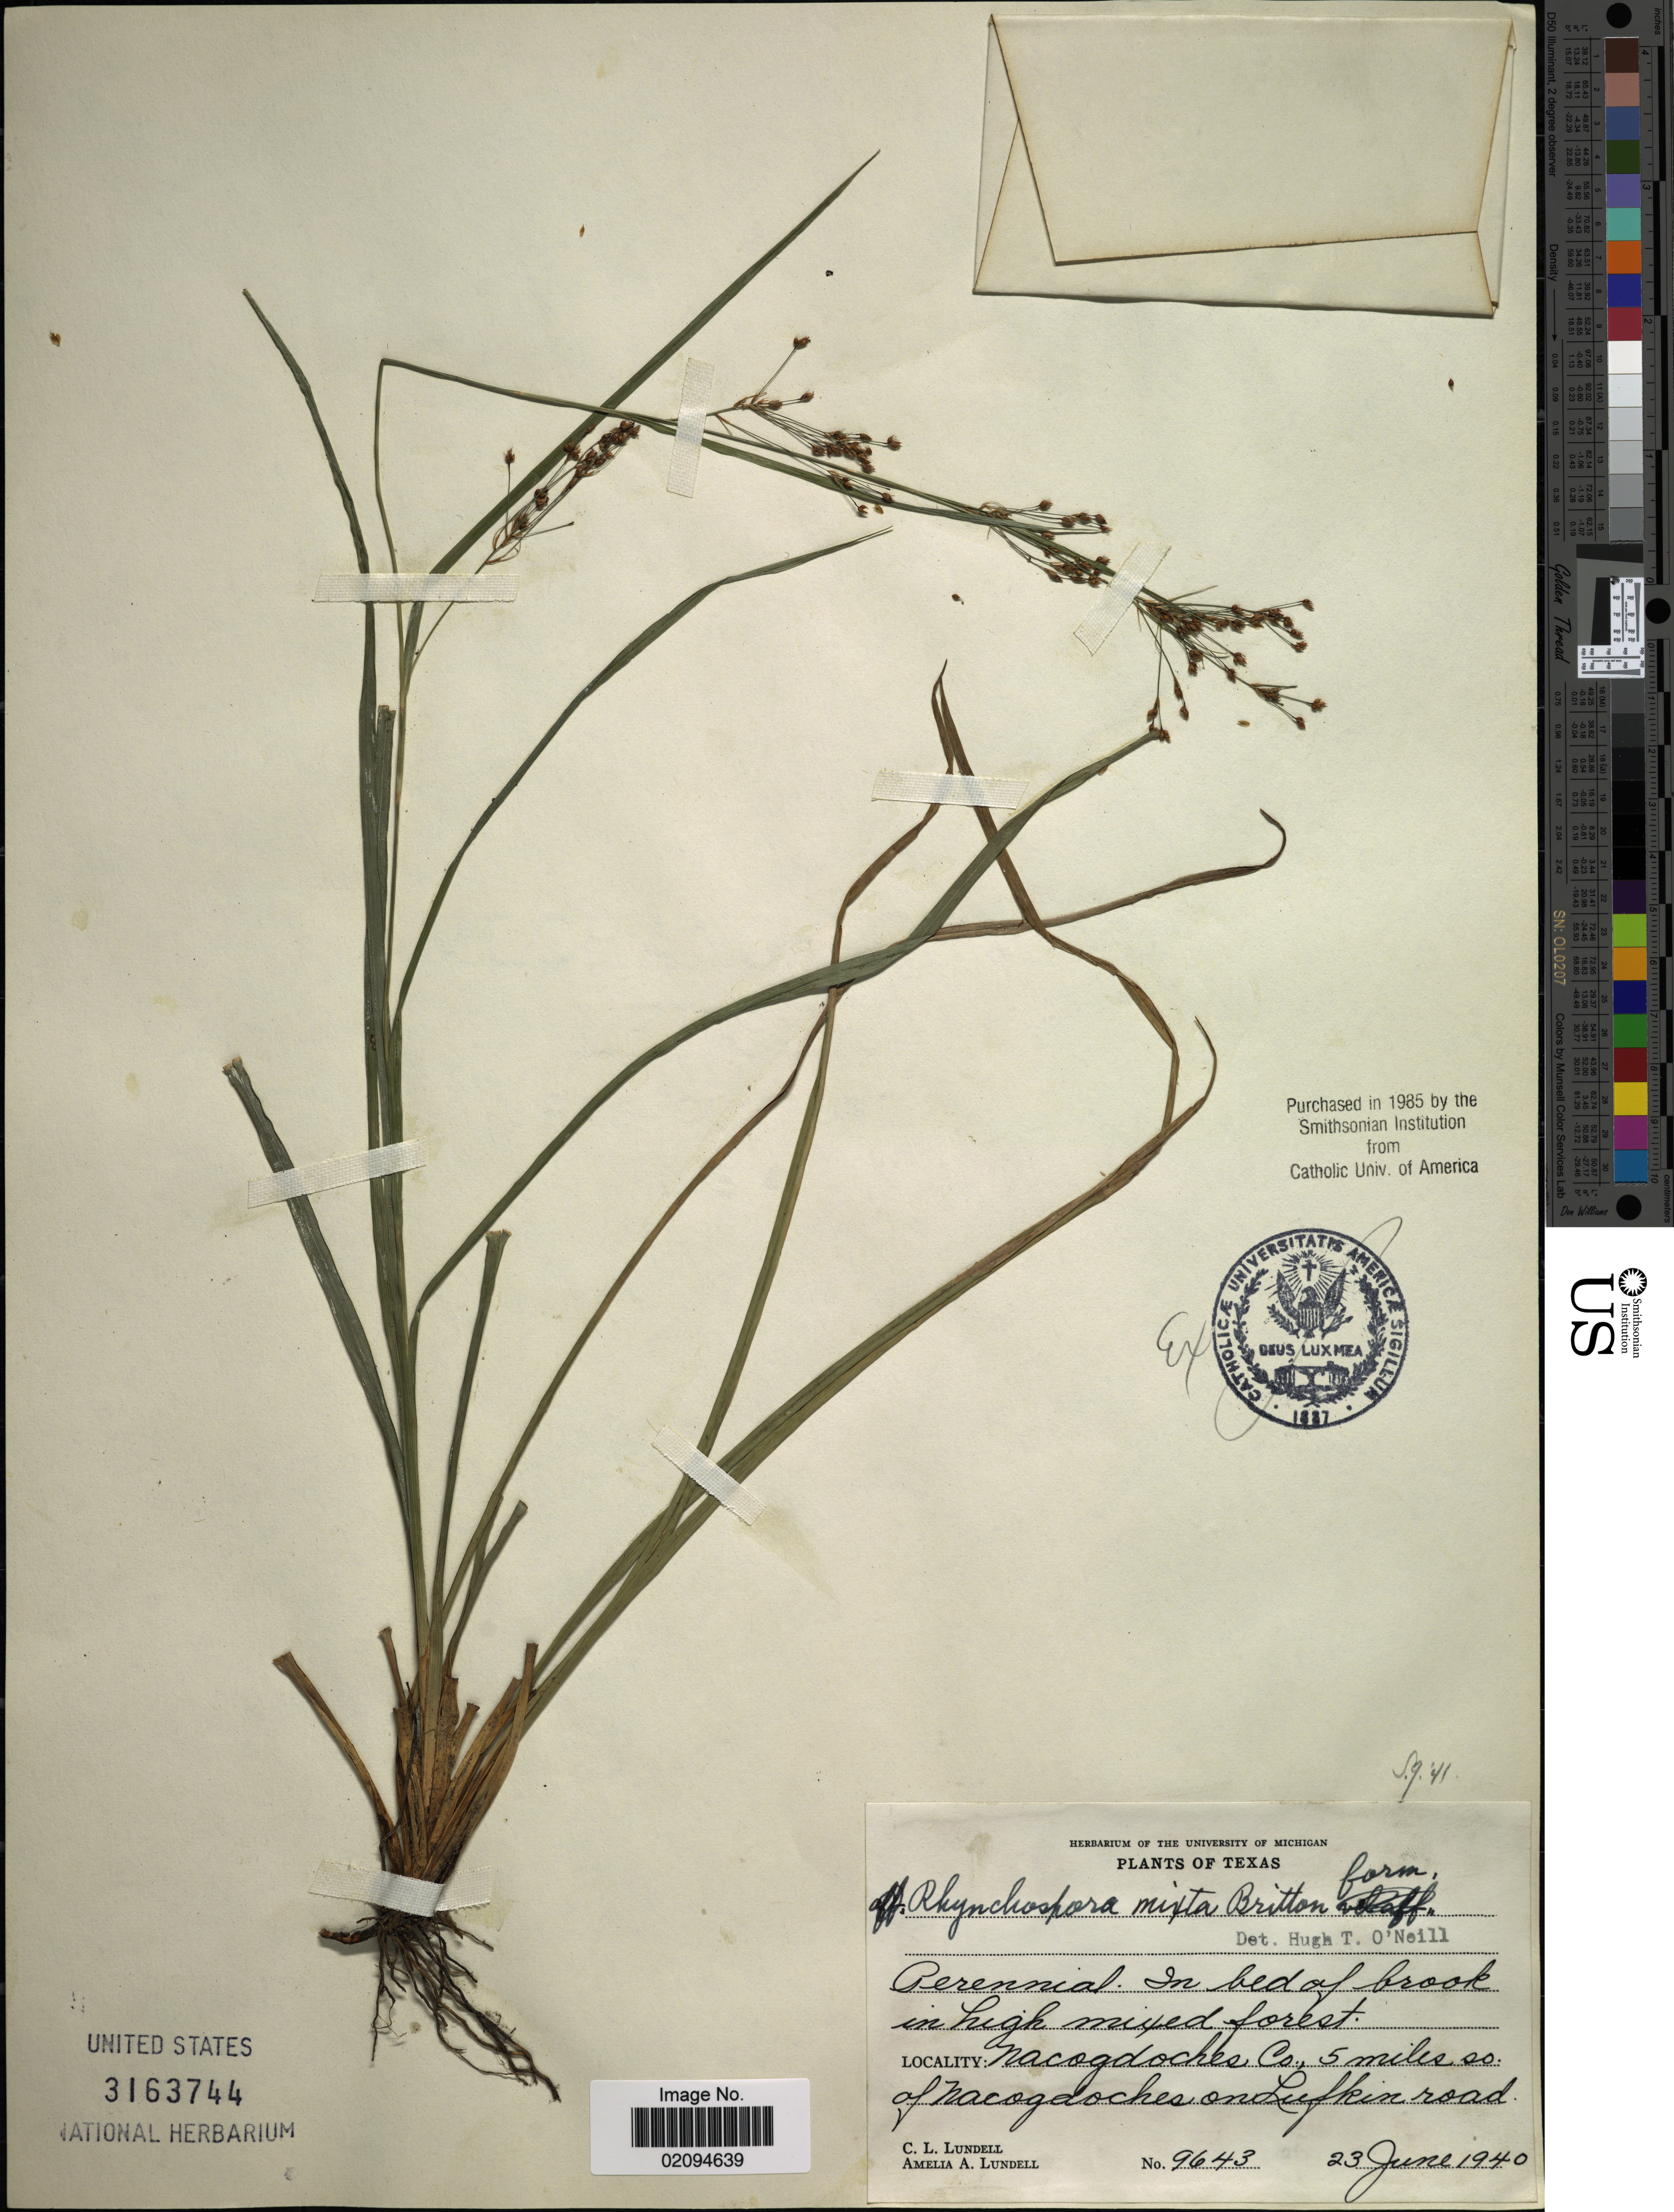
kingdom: Plantae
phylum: Tracheophyta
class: Liliopsida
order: Poales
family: Cyperaceae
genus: Rhynchospora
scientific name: Rhynchospora mixta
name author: Britton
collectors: C. L. Lundell & A. A. Lundell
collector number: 9643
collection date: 1940-06-23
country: United States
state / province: Texas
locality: Nacogdoches Co., 5 miles so. of Nacogadoches on Lufkin Road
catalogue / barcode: US 3163744